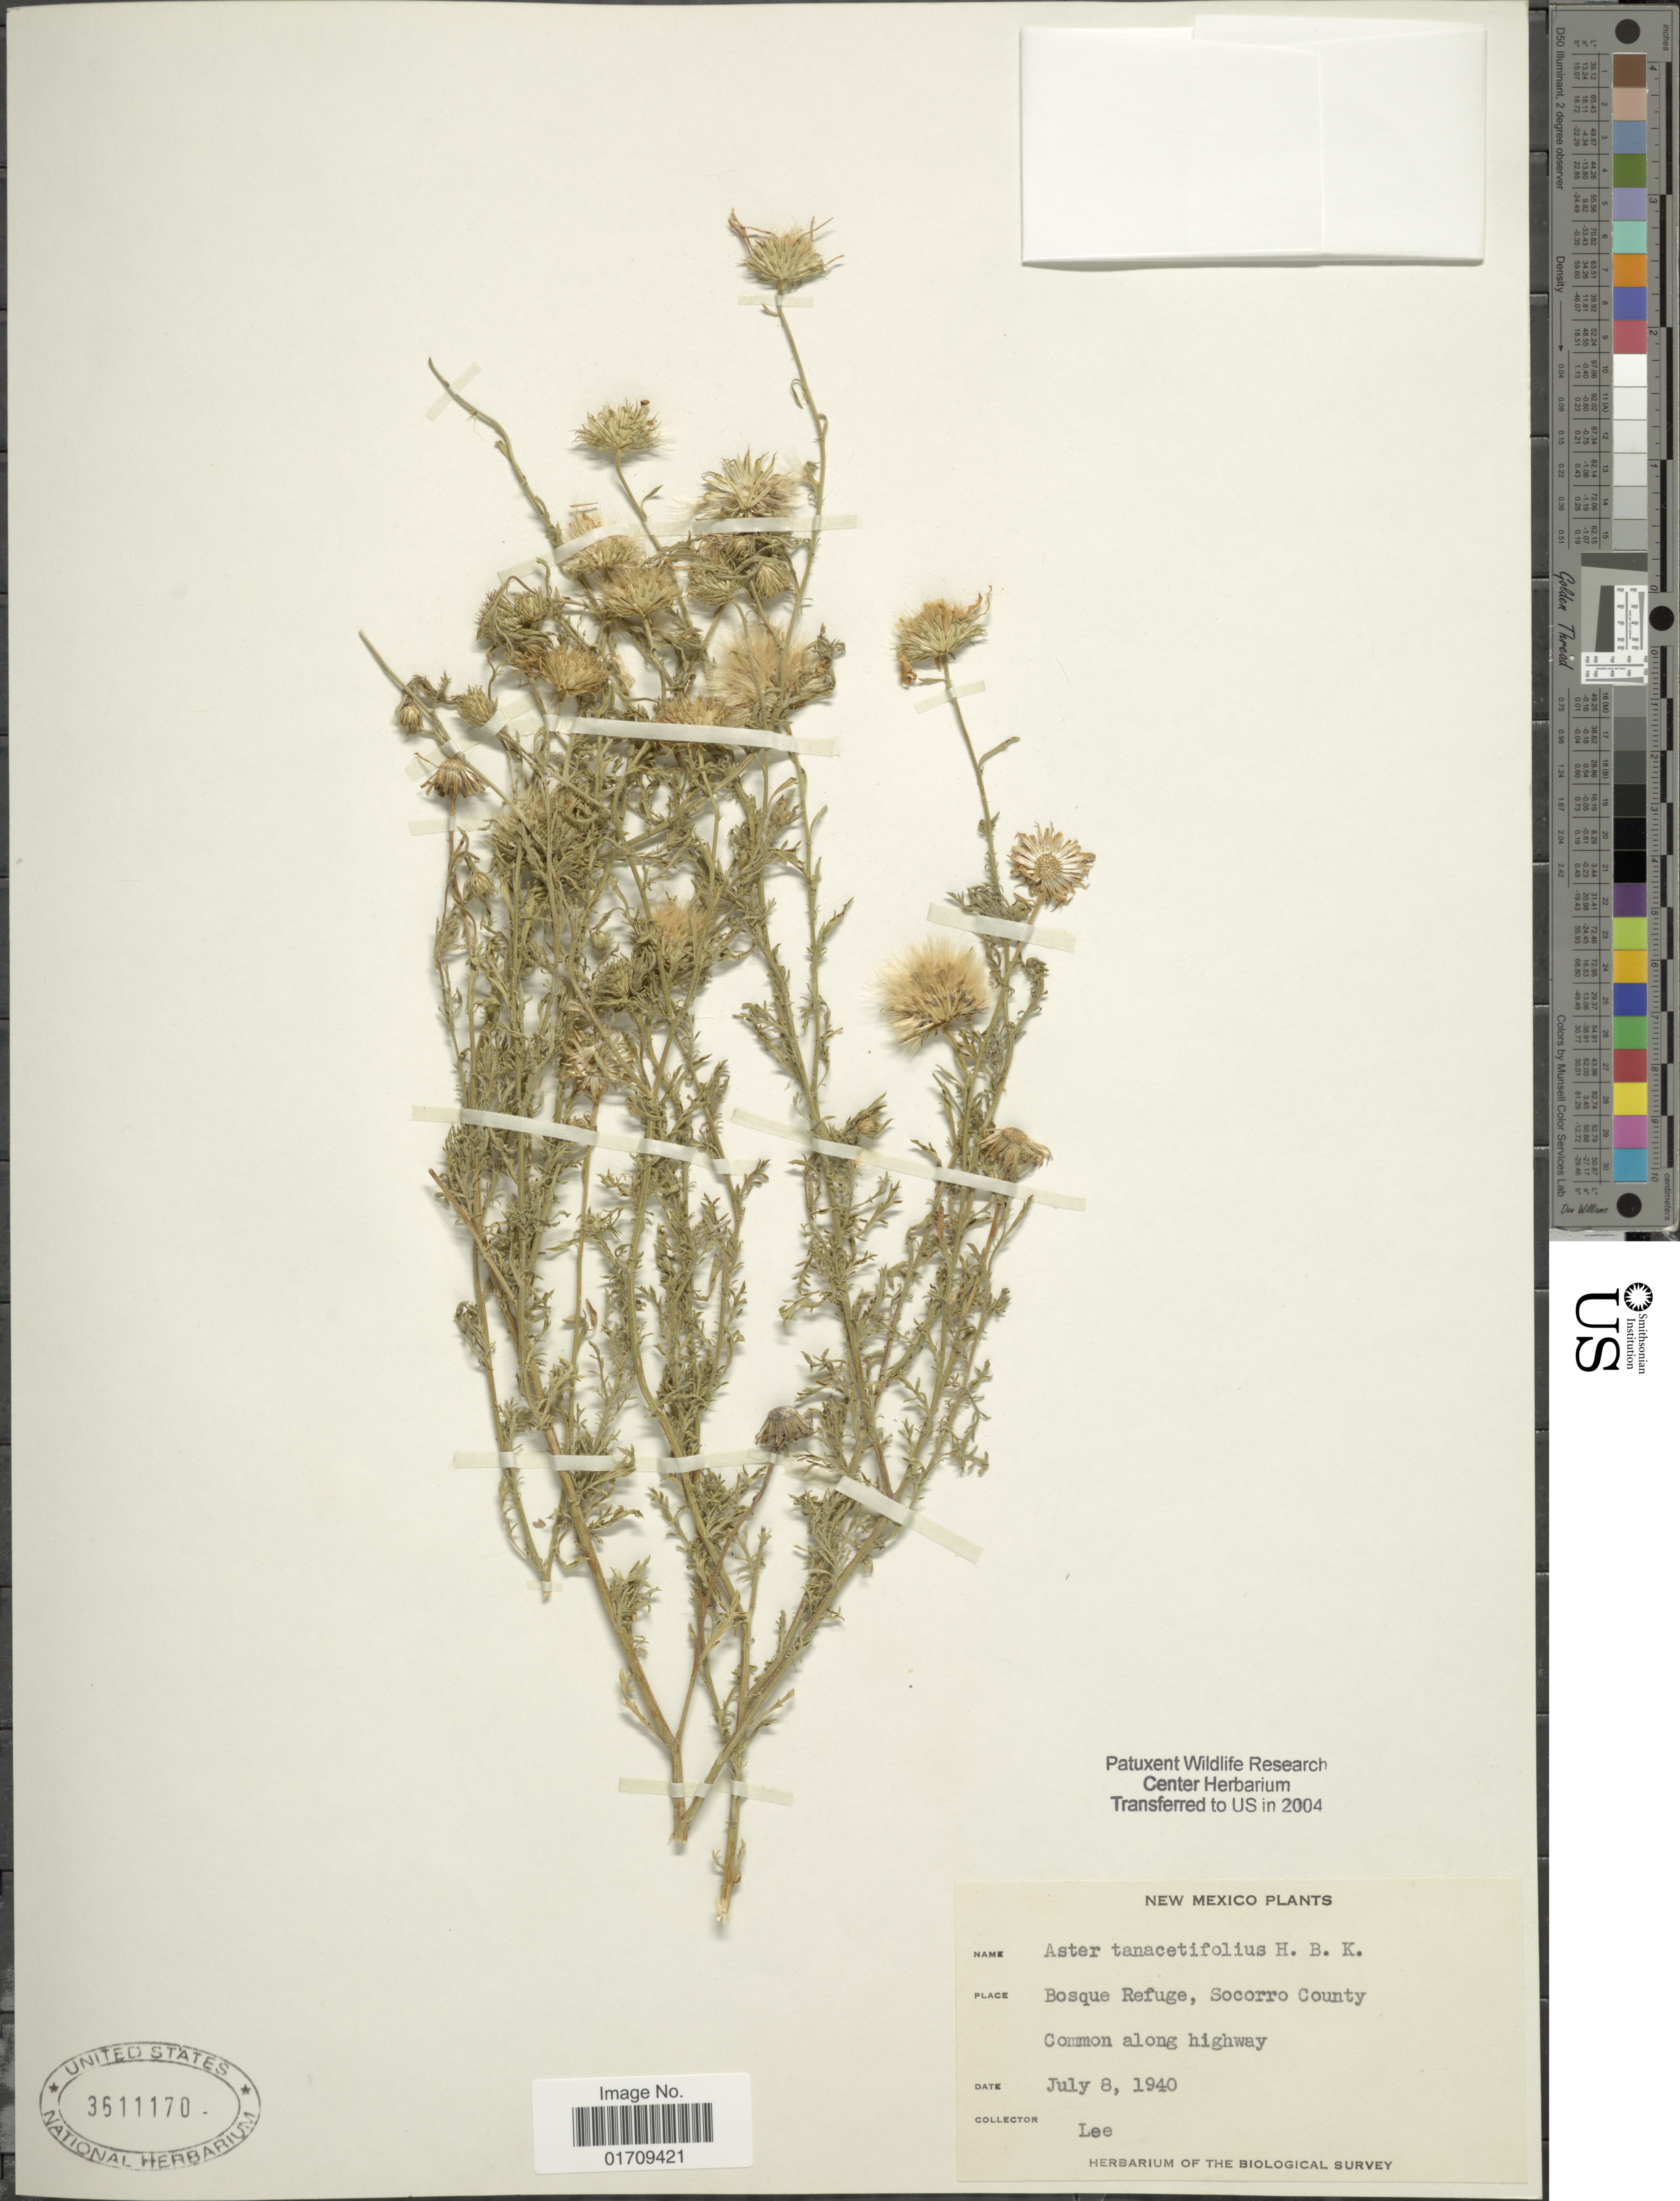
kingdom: Plantae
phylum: Tracheophyta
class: Magnoliopsida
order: Asterales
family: Asteraceae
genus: Machaeranthera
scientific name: Machaeranthera tanacetifolia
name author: (Kunth) Nees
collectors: -. Lee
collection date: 1940-07-08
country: United States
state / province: New Mexico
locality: Bosque Refuge, Socorro County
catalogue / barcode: US 3611170